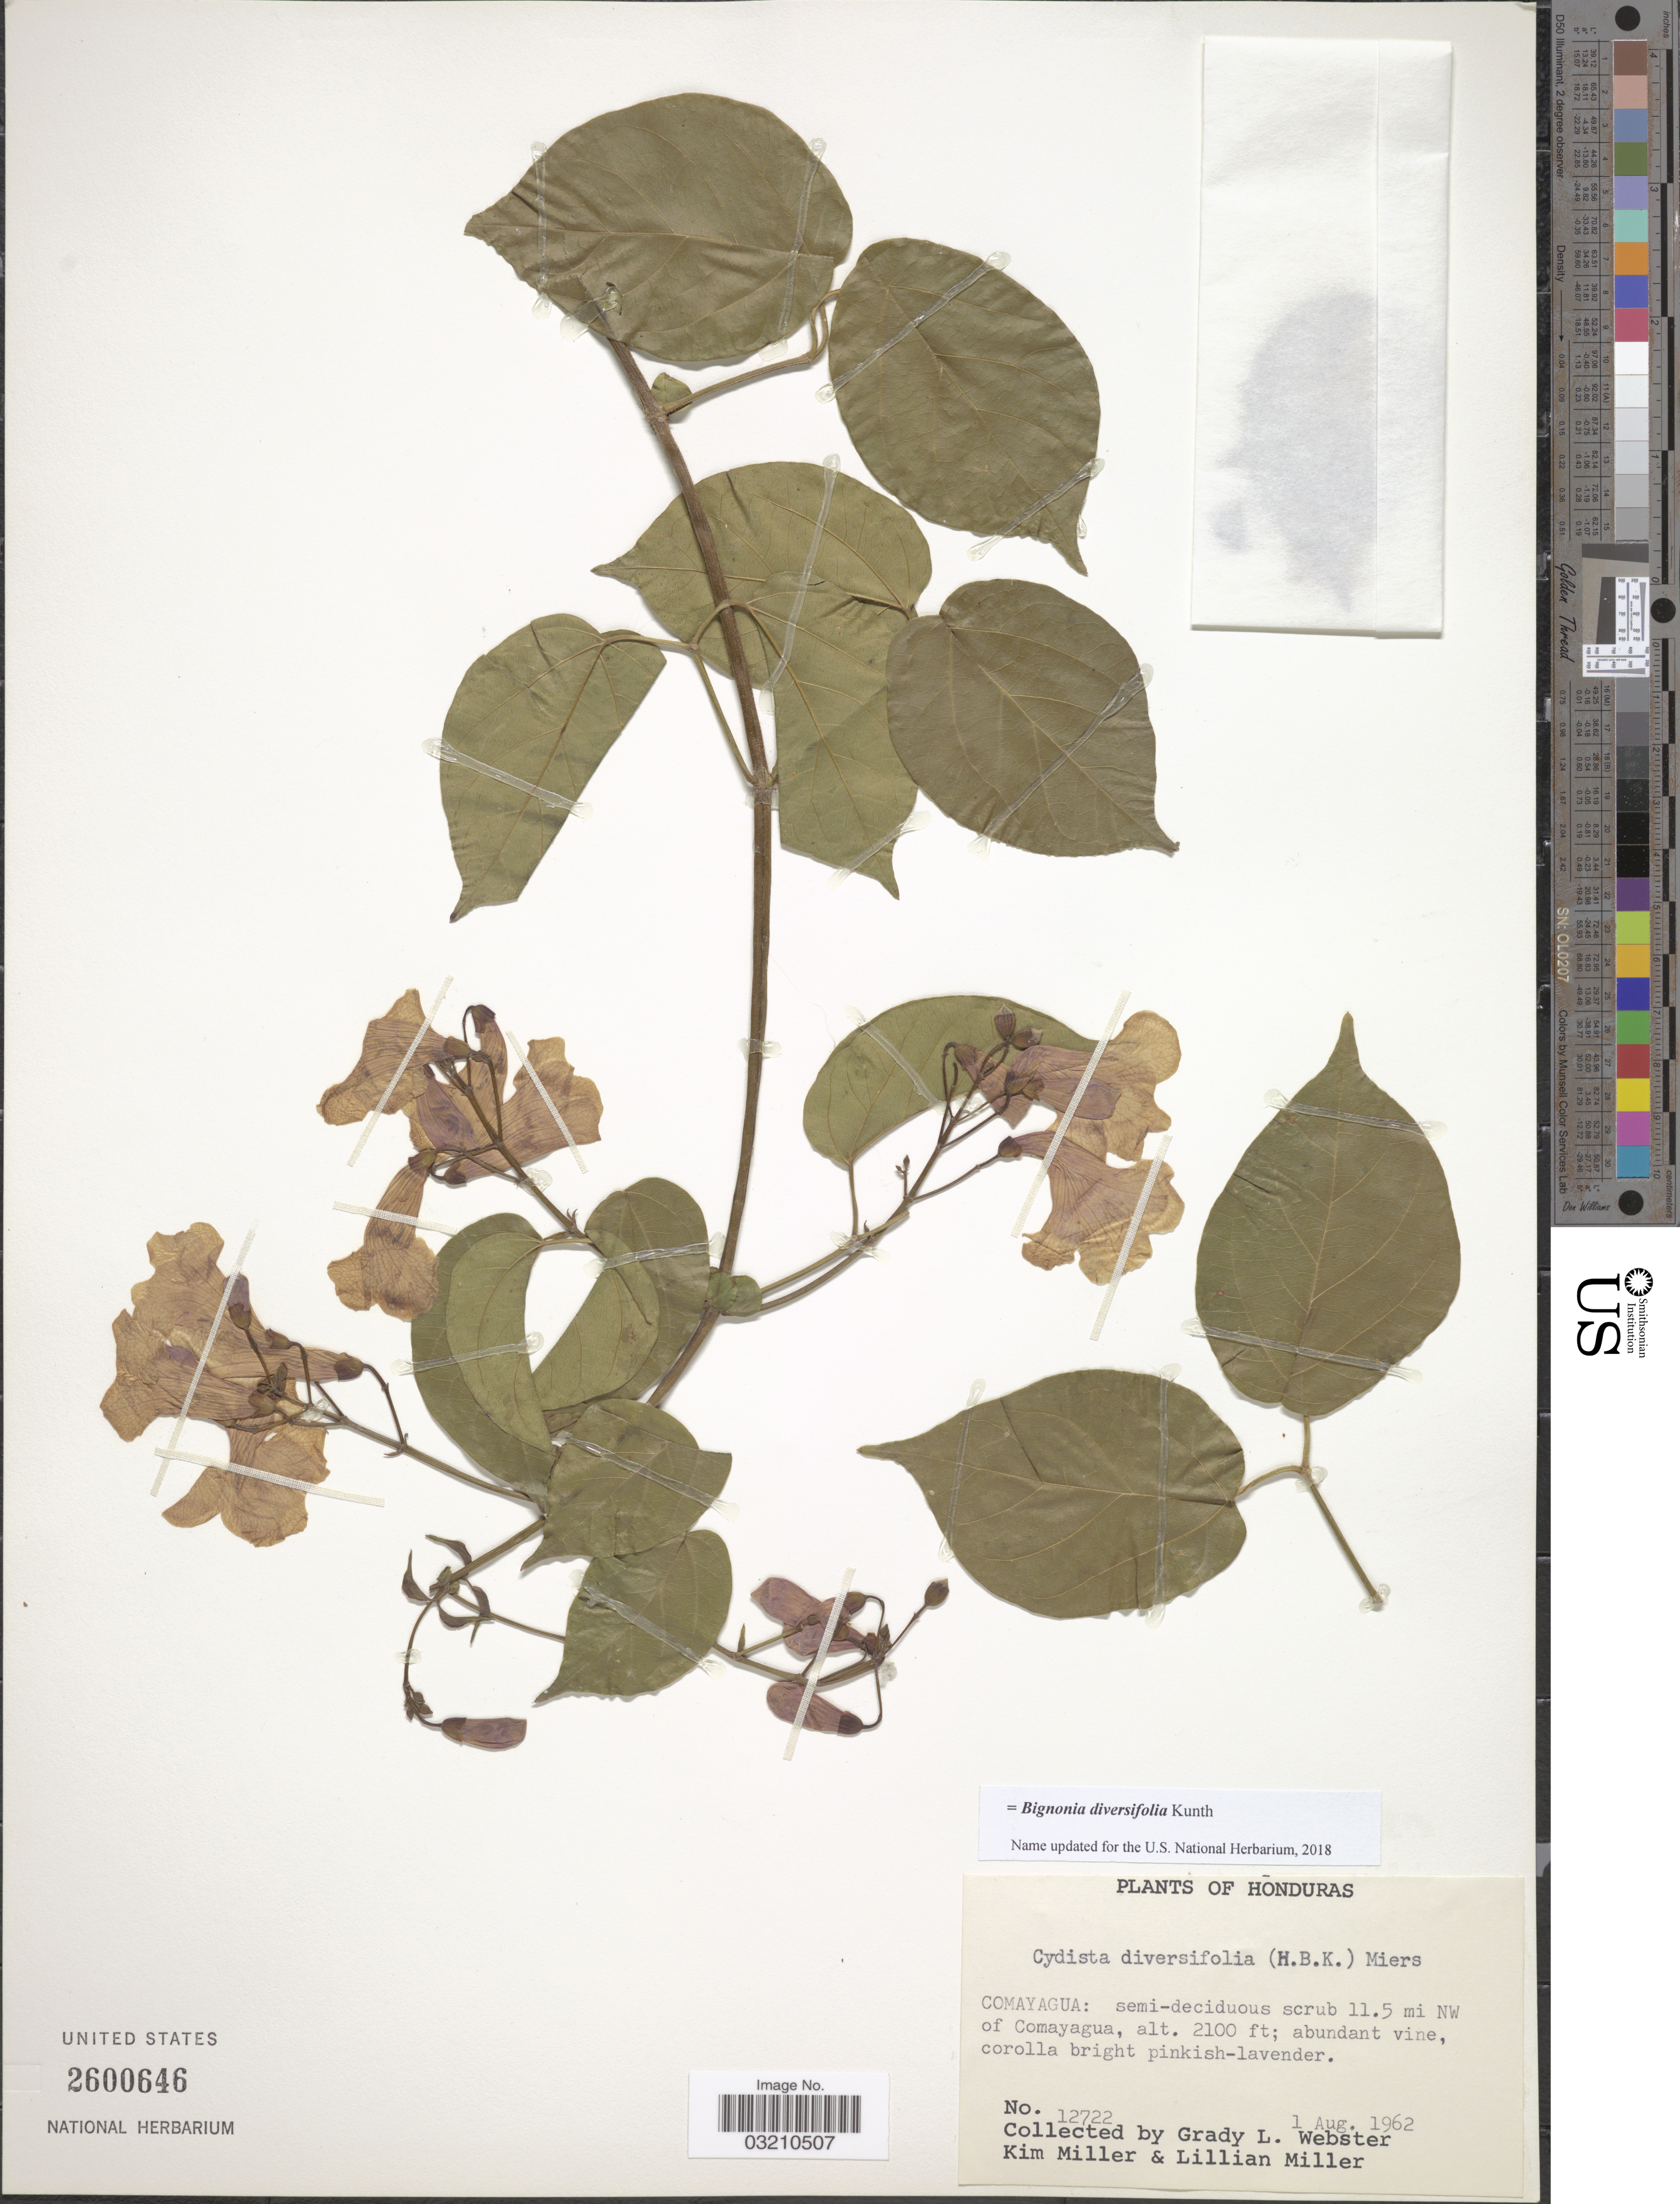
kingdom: Plantae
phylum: Tracheophyta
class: Magnoliopsida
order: Lamiales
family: Bignoniaceae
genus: Bignonia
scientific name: Bignonia diversifolia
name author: Kunth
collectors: G. L. Webster, K. Miller & L. Miller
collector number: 12722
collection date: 1962-08-01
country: Honduras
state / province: Comayagua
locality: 11.5 mi NW of Comayagua.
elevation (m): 640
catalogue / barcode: US 2600646